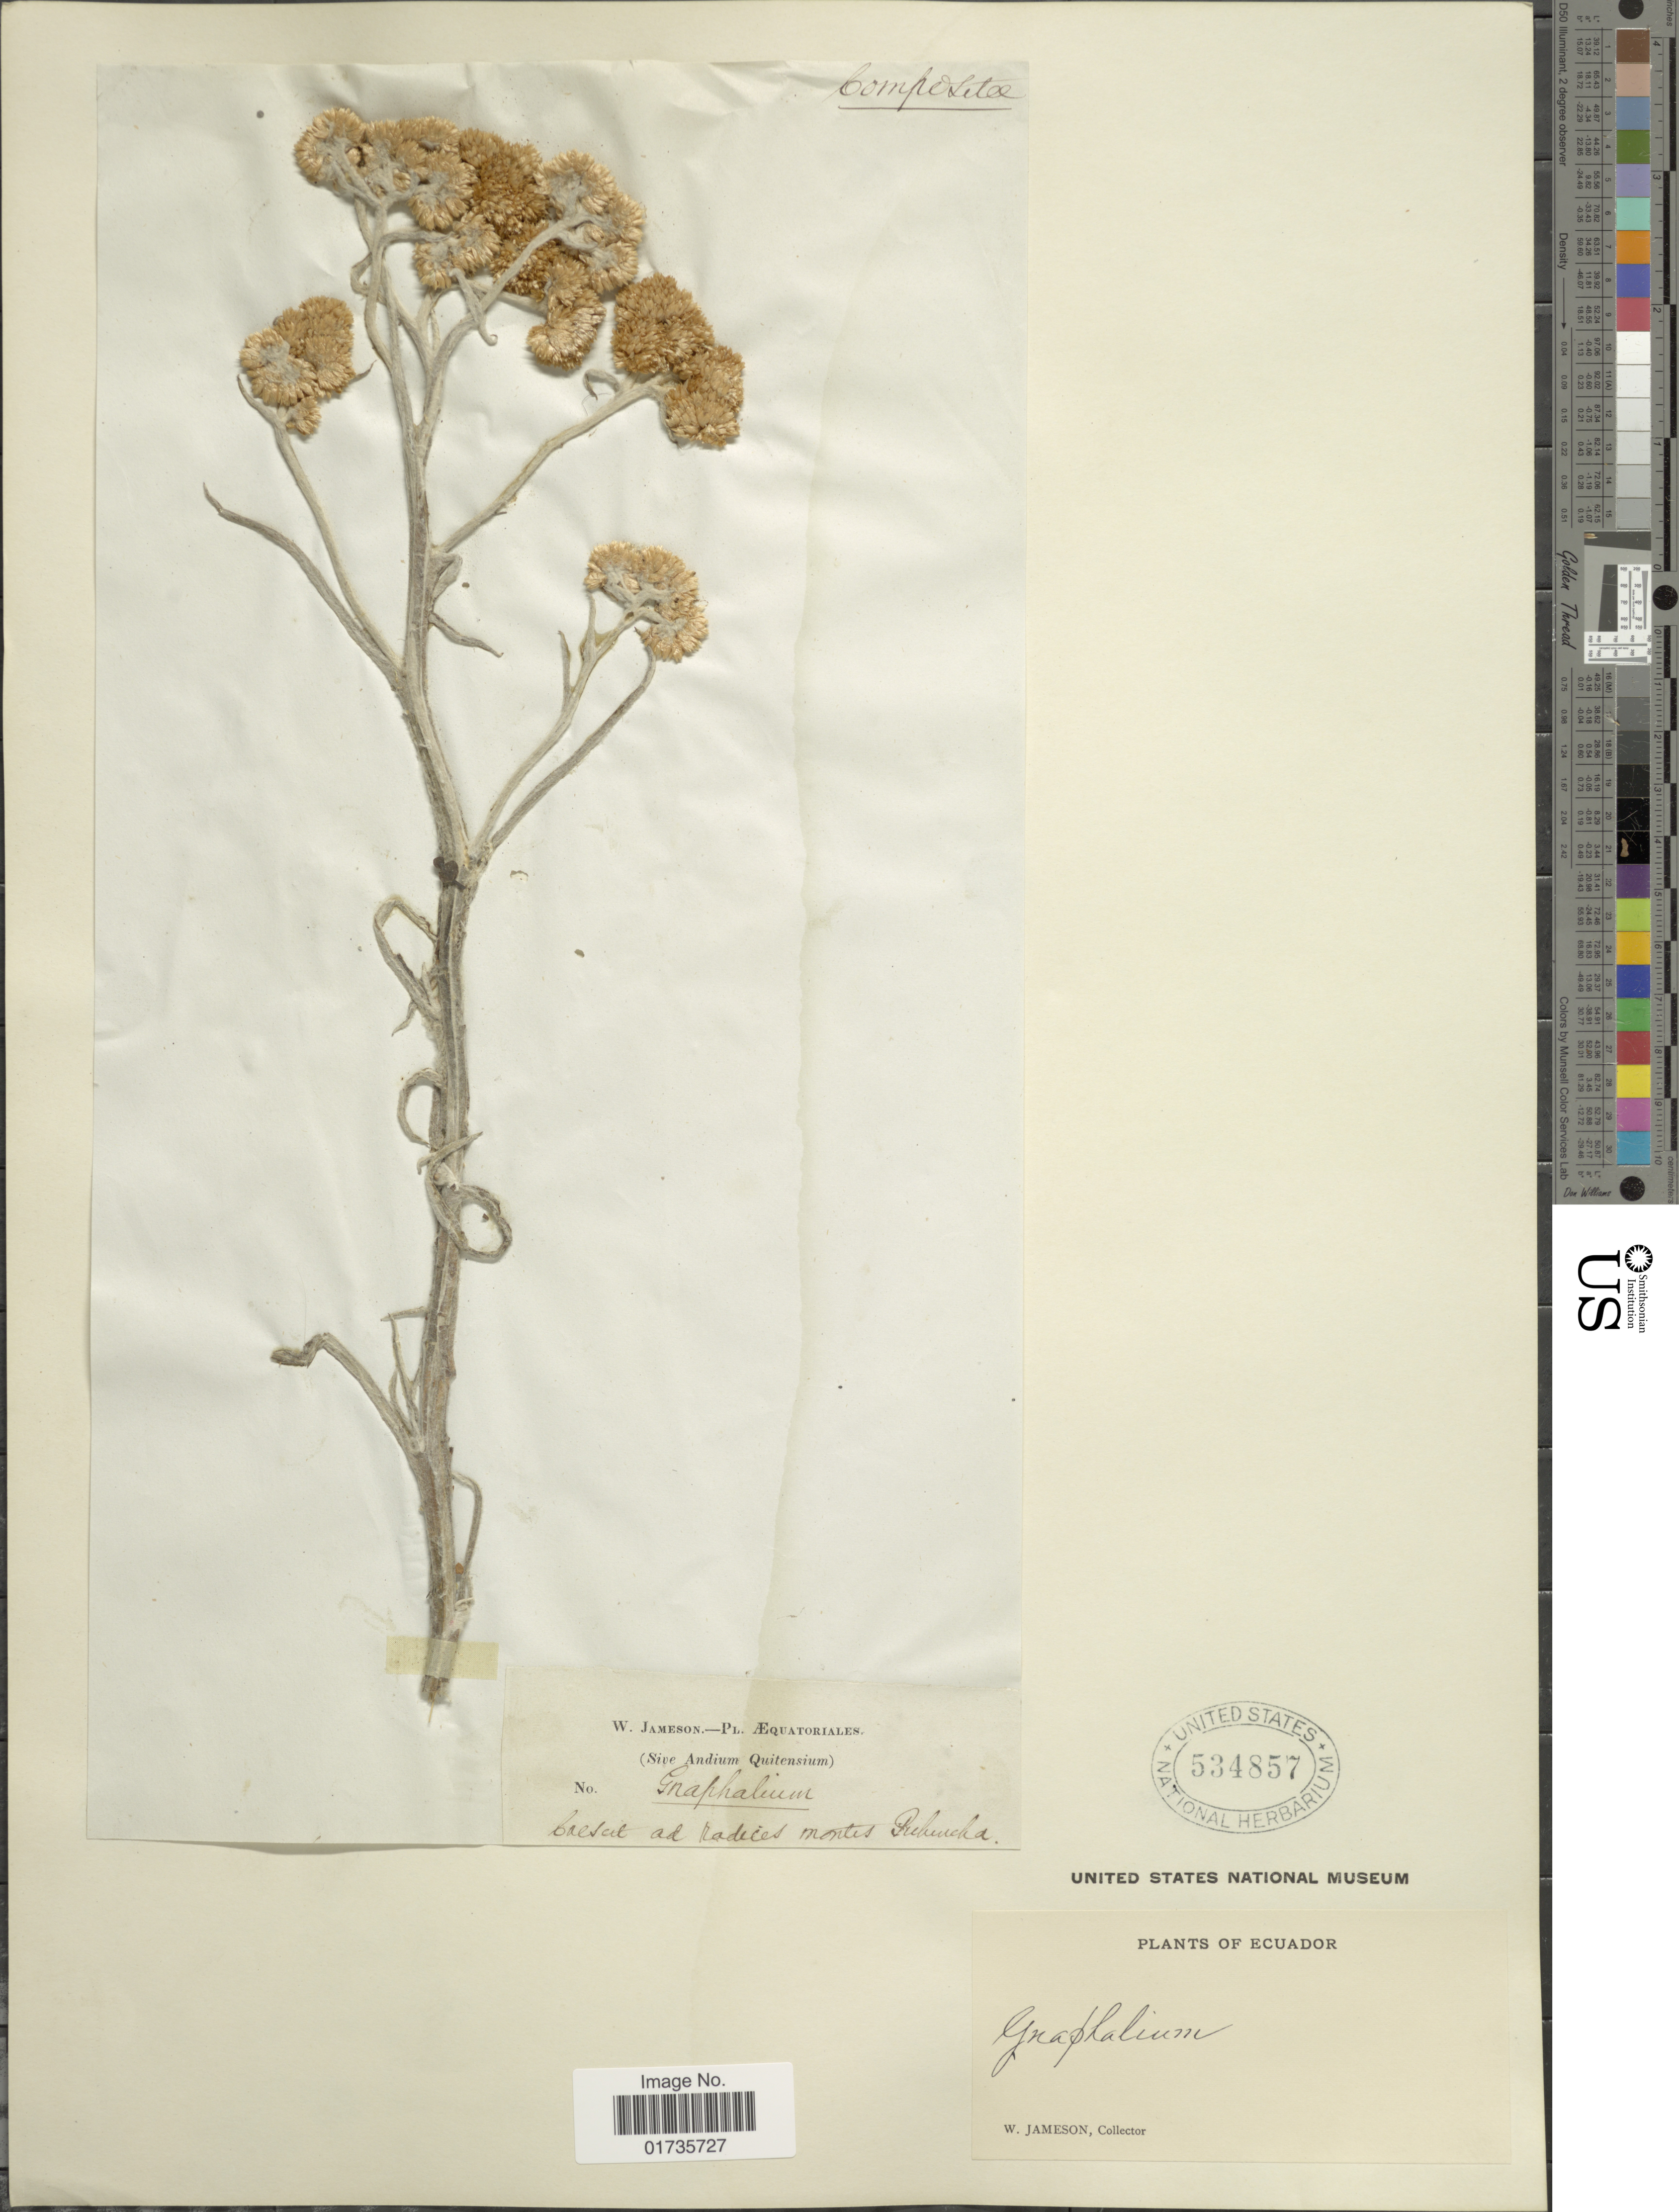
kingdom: Plantae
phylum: Tracheophyta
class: Magnoliopsida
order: Asterales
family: Asteraceae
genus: Achyrocline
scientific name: Achyrocline satureioides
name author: (Lam.) DC.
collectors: W. Jameson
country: Ecuador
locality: Crescit ad radices montes Pichincha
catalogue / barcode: US 534857